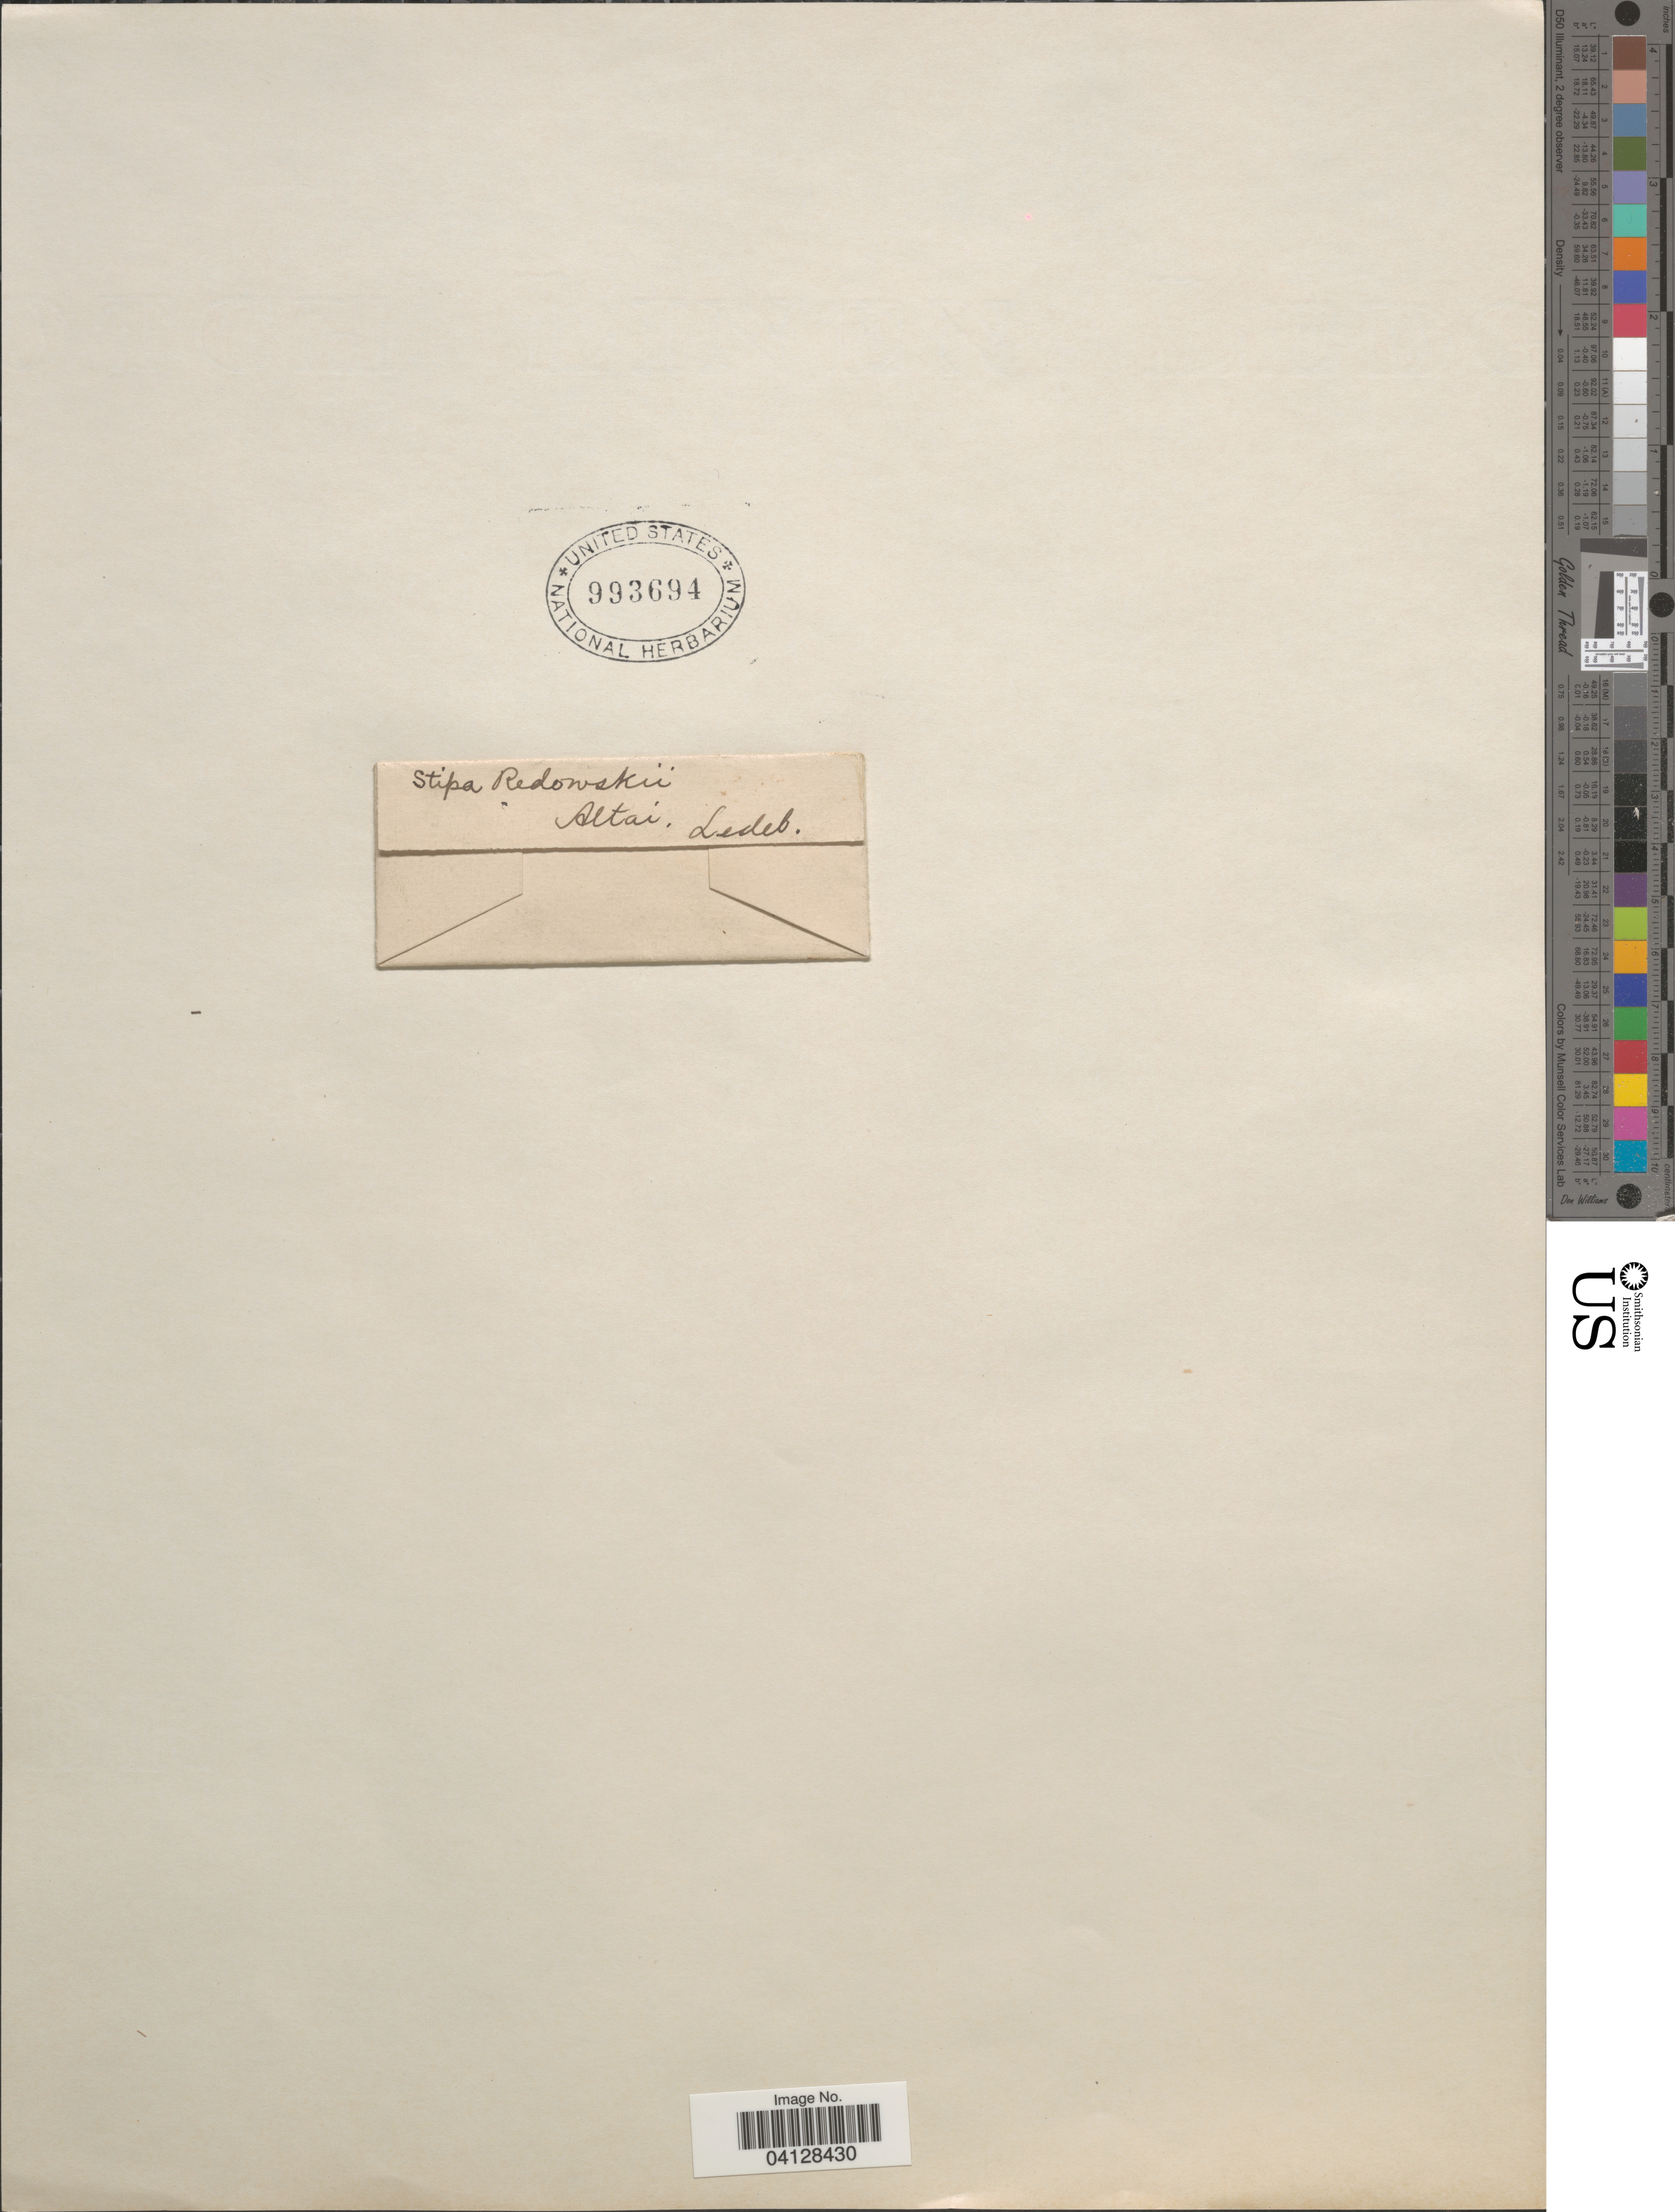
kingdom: Plantae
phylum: Tracheophyta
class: Liliopsida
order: Poales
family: Poaceae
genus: Stipa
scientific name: Stipa redowskyi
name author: Trin. ex Spreng.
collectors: Ledebour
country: Russian Federation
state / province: Altai Republic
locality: Altai.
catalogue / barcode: US 993694